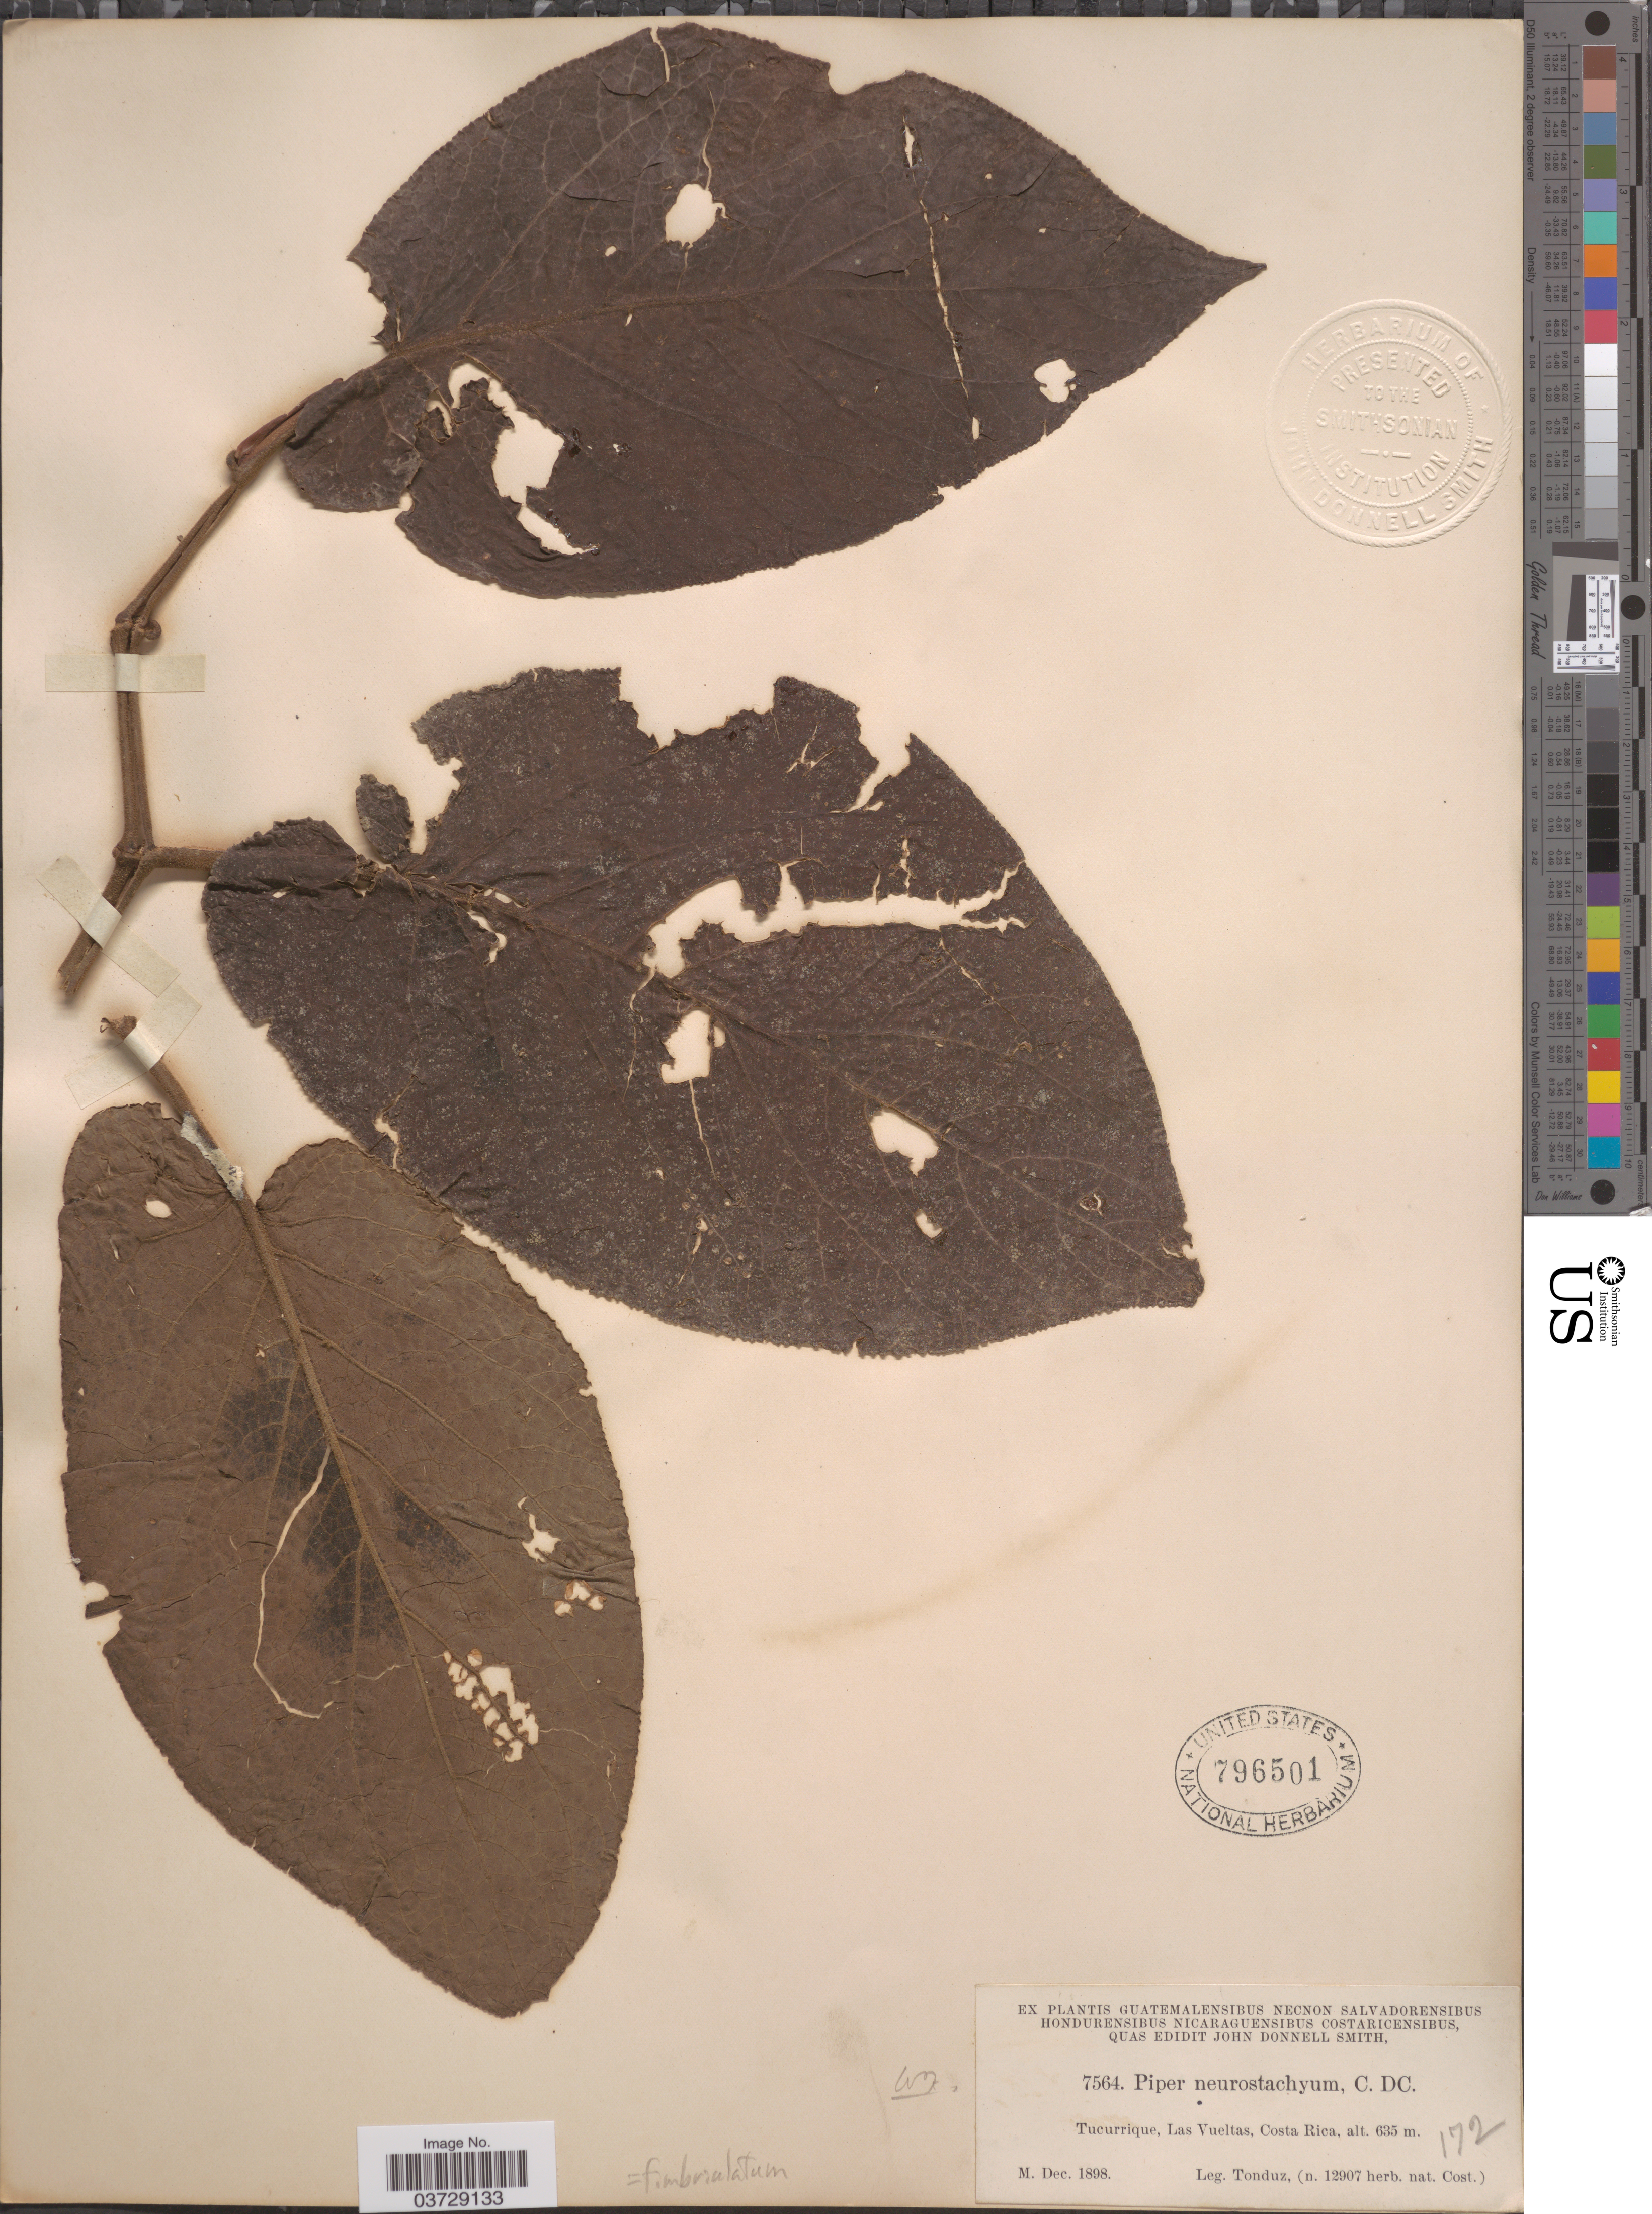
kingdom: Plantae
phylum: Tracheophyta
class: Magnoliopsida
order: Piperales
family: Piperaceae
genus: Piper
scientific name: Piper fimbriulatum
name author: C. DC.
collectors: Tonduz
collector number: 7564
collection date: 1898-12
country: Costa Rica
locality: Tucurrique, Las Vueltas.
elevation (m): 635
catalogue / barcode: US 796501